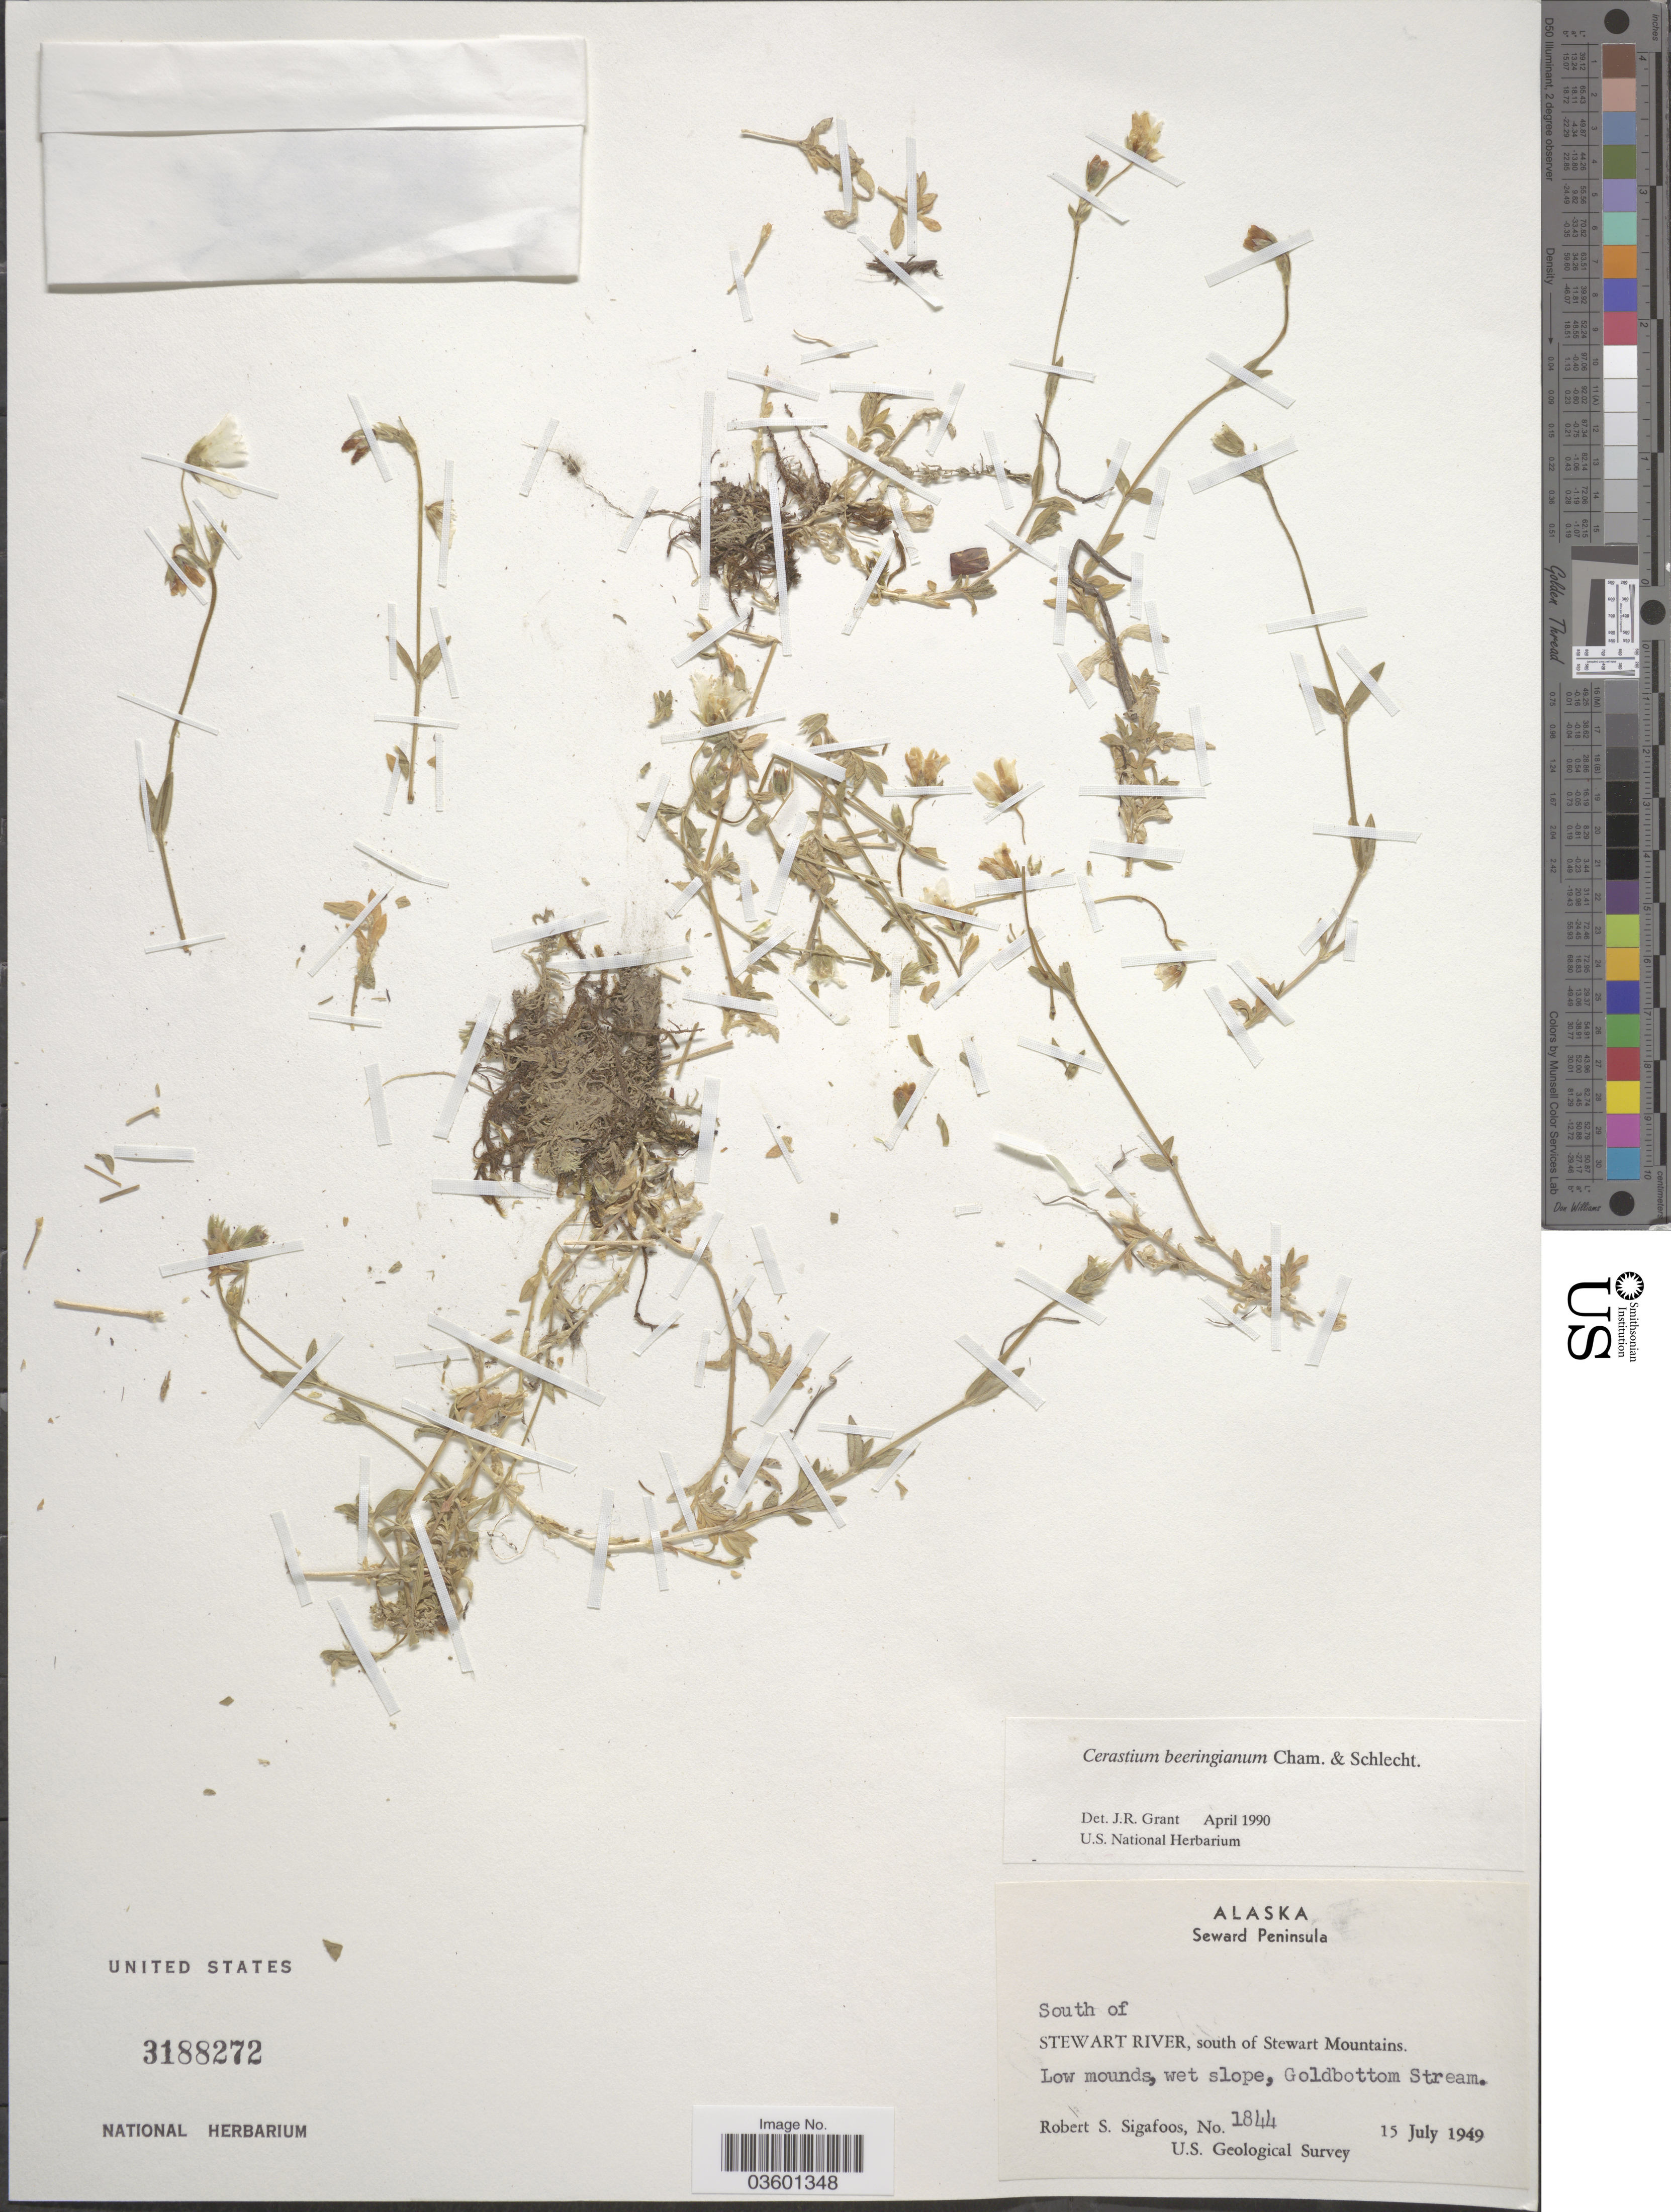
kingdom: Plantae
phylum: Tracheophyta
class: Magnoliopsida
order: Caryophyllales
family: Caryophyllaceae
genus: Cerastium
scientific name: Cerastium beeringianum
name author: Cham. & Schltdl.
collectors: R. Sigafoos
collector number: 1844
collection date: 1949-07-15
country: United States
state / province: Alaska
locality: Seward Peninsula. South of Stewart River, south of Stewart Mountains. Low mounds, wet slope, Goldbottom Stream.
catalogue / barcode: US 3188272